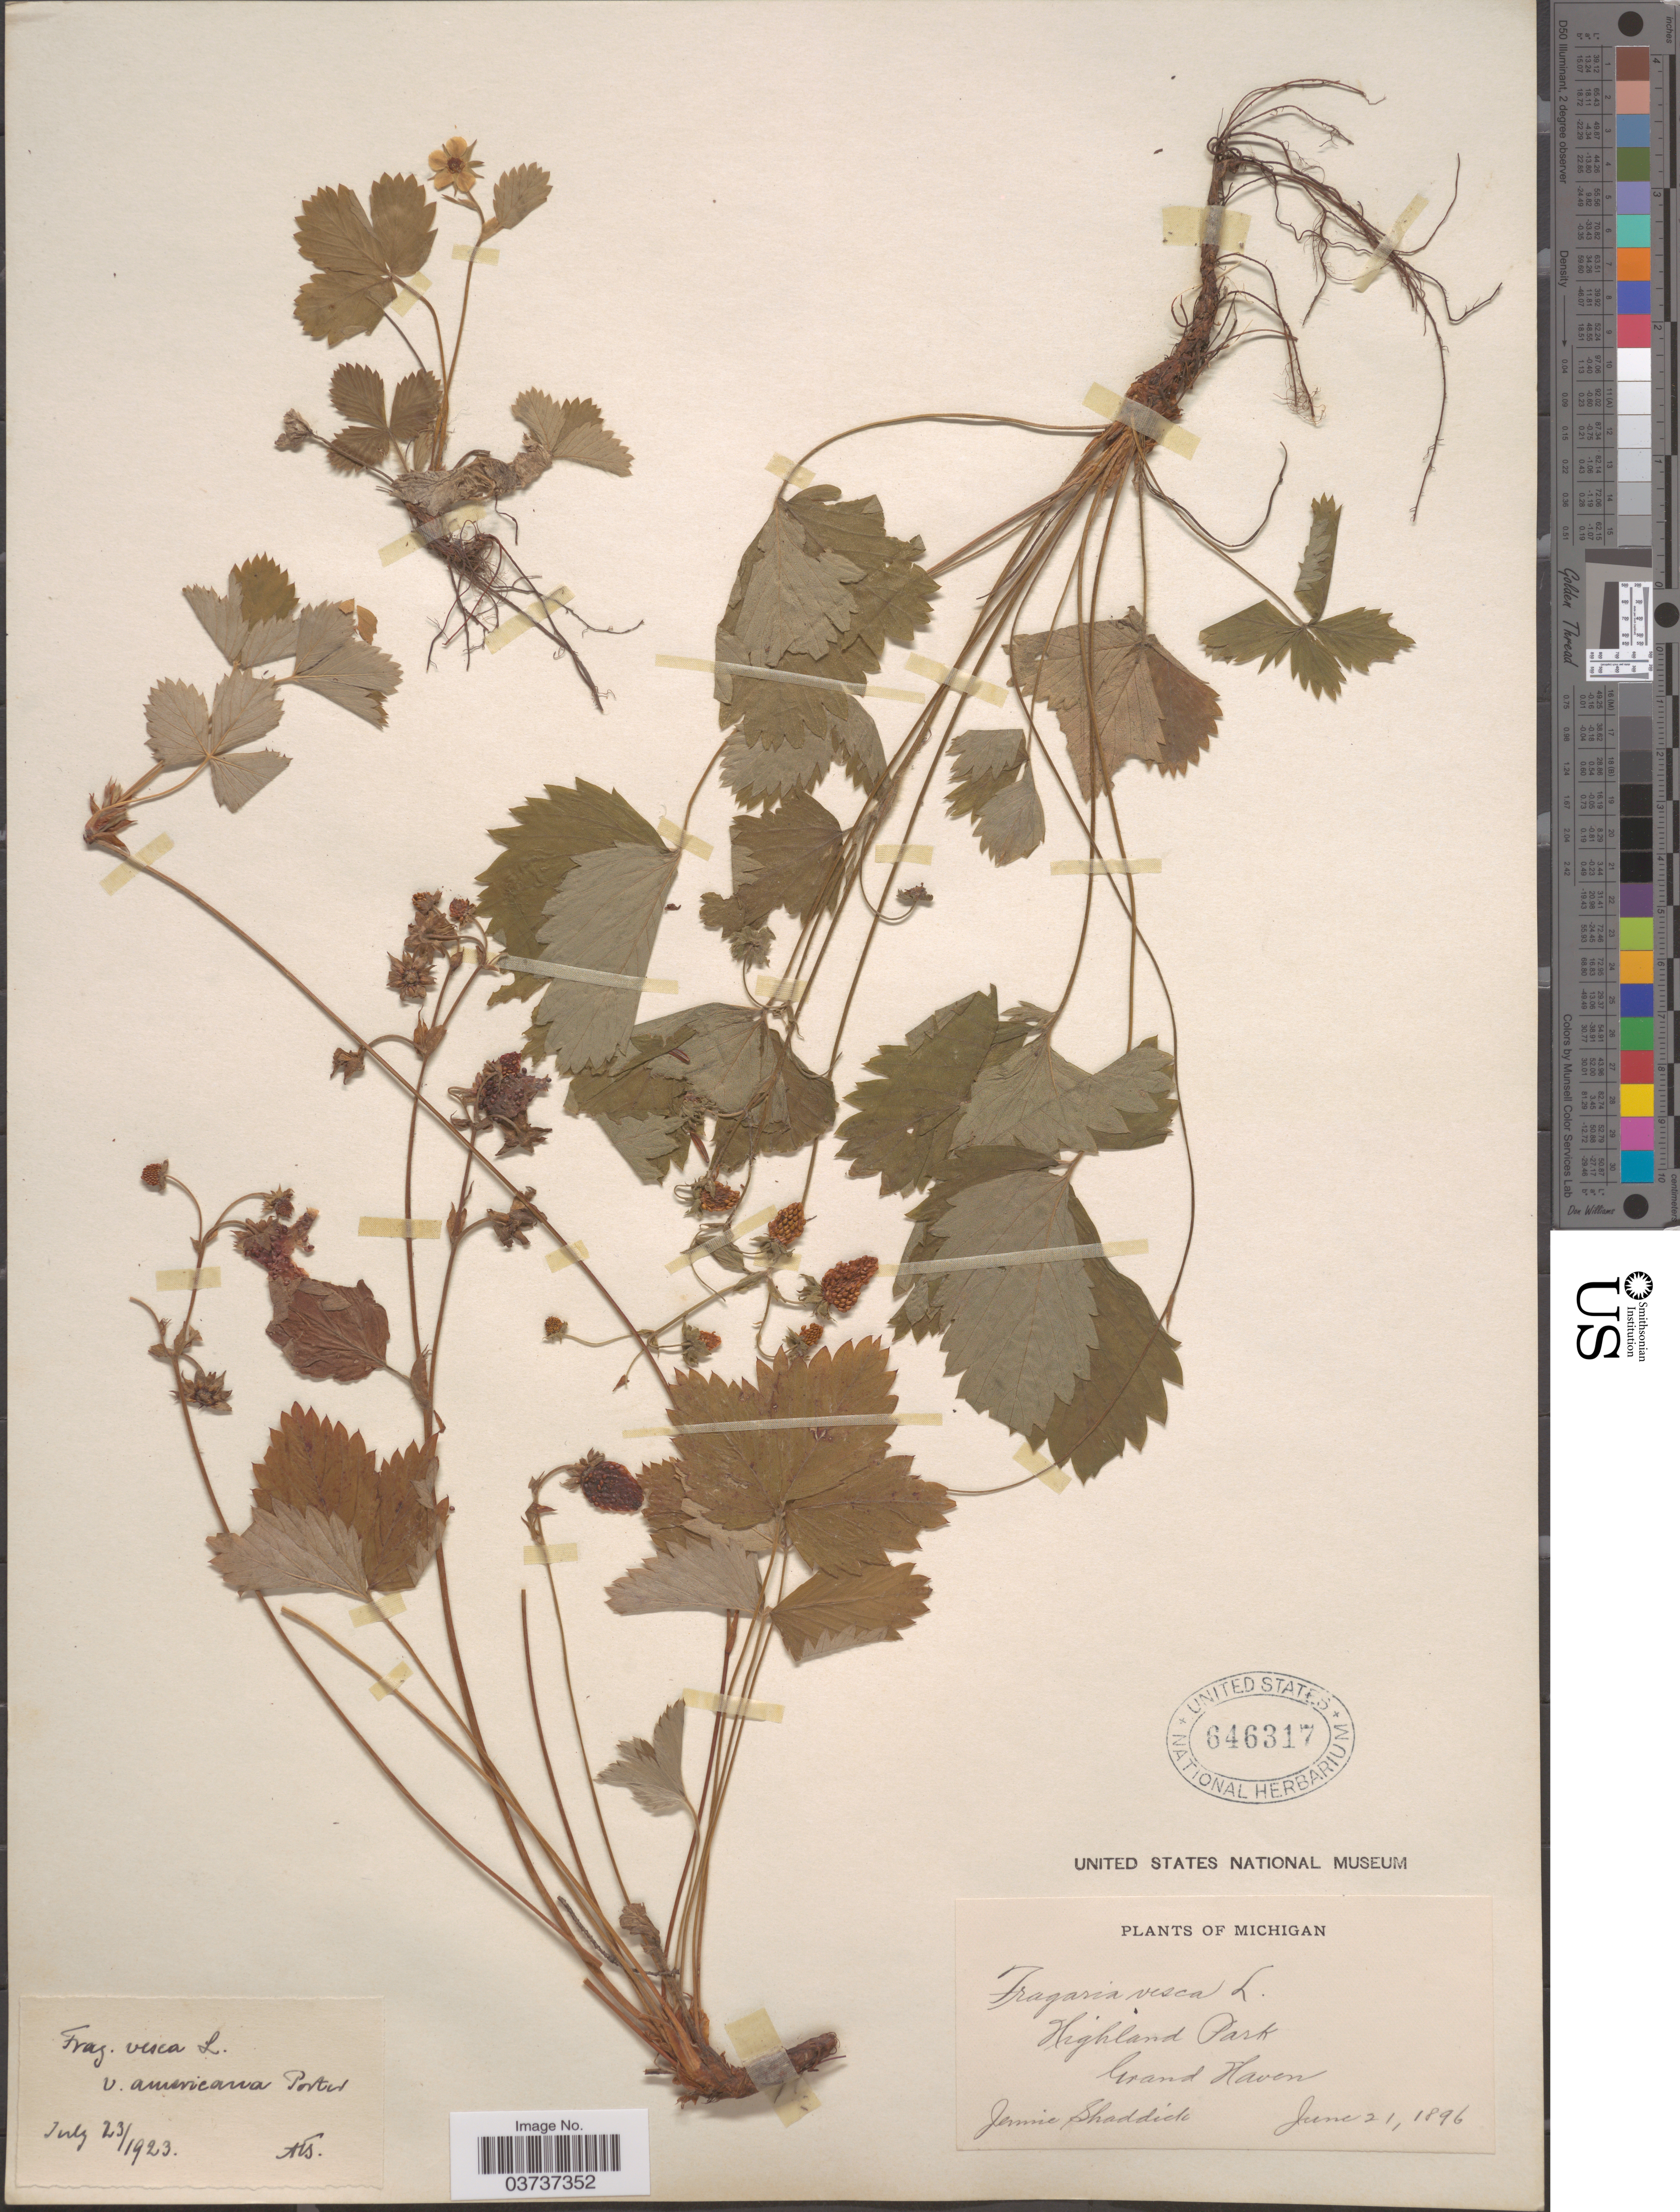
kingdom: Plantae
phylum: Tracheophyta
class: Magnoliopsida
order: Rosales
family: Rosaceae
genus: Fragaria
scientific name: Fragaria vesca subsp. americana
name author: (Porter) Staudt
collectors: J. Shaddick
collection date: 1896-06-21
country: United States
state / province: Michigan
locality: Highland Park. Grand Haven.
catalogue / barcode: US 646317